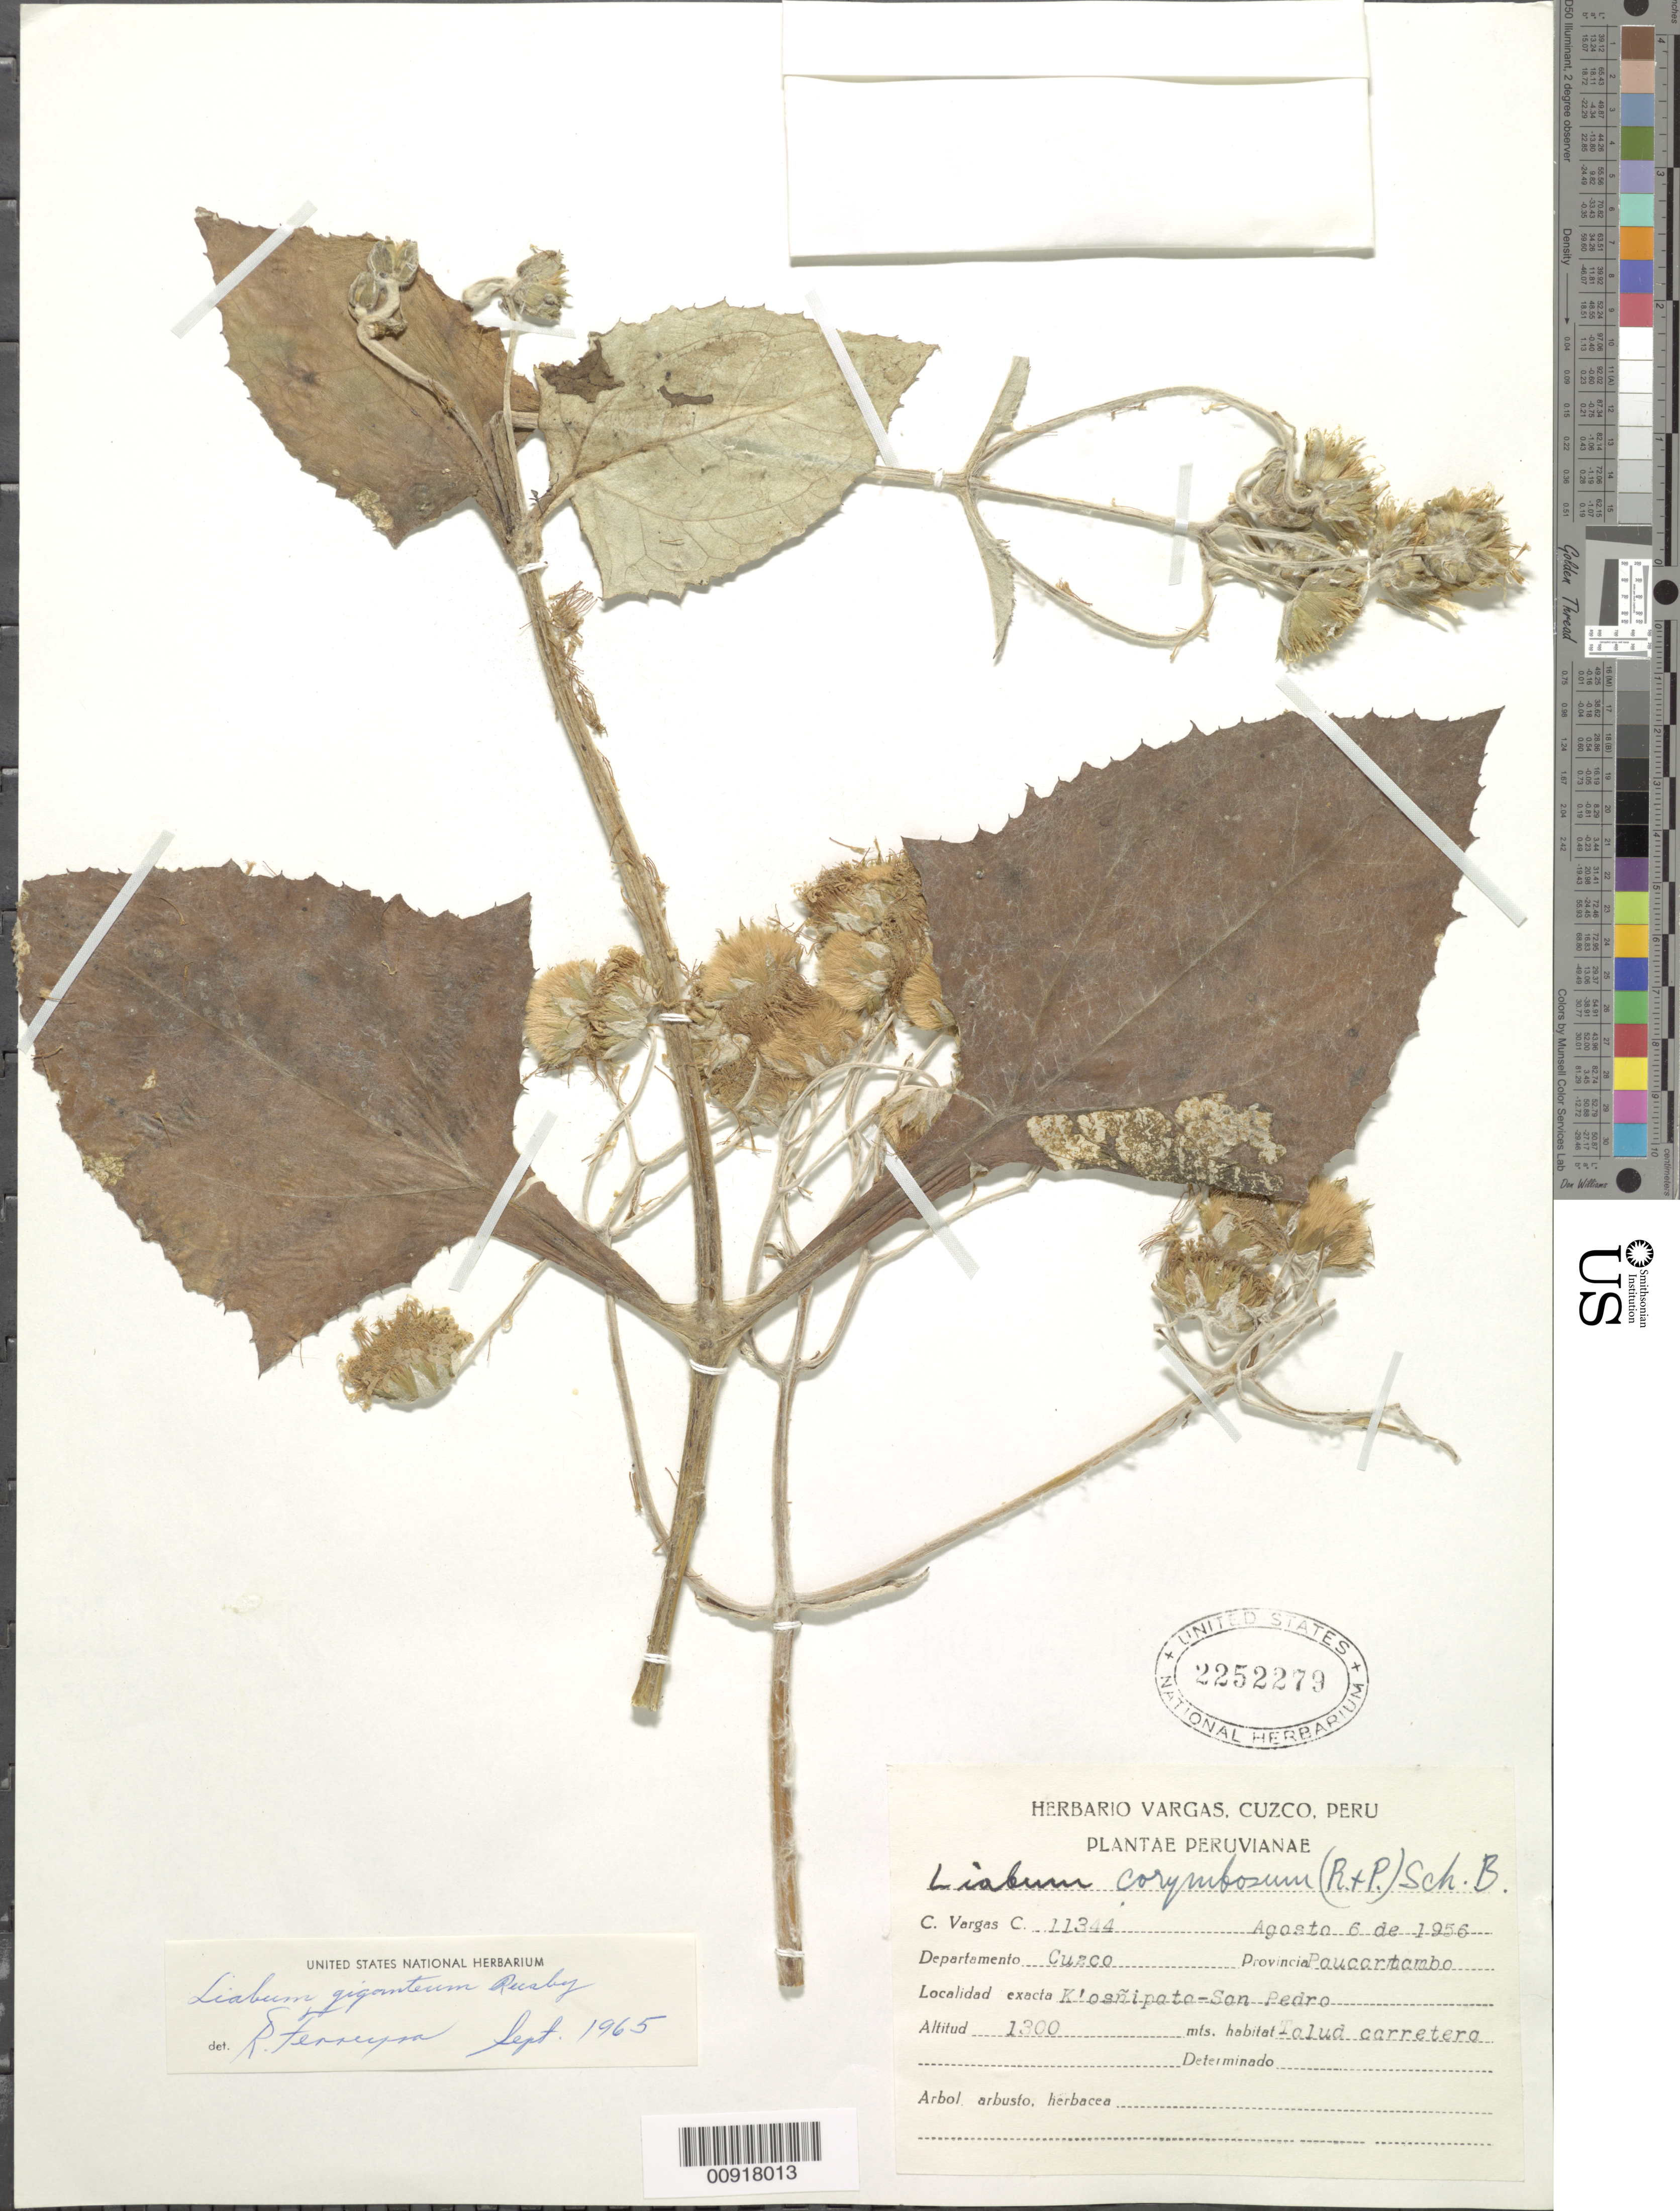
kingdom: Plantae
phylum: Tracheophyta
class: Magnoliopsida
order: Asterales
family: Asteraceae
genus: Munnozia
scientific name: Munnozia gigantea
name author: (Rusby) Rusby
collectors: C. Vargas C.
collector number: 11344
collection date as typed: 6 August 1956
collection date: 1956-08-06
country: Peru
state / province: Cusco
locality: Prov. Pautarcambo, Dpto. Cuzco, Kosnipata-San Pedro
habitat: Talud carretera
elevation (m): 1300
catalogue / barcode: US 2232279